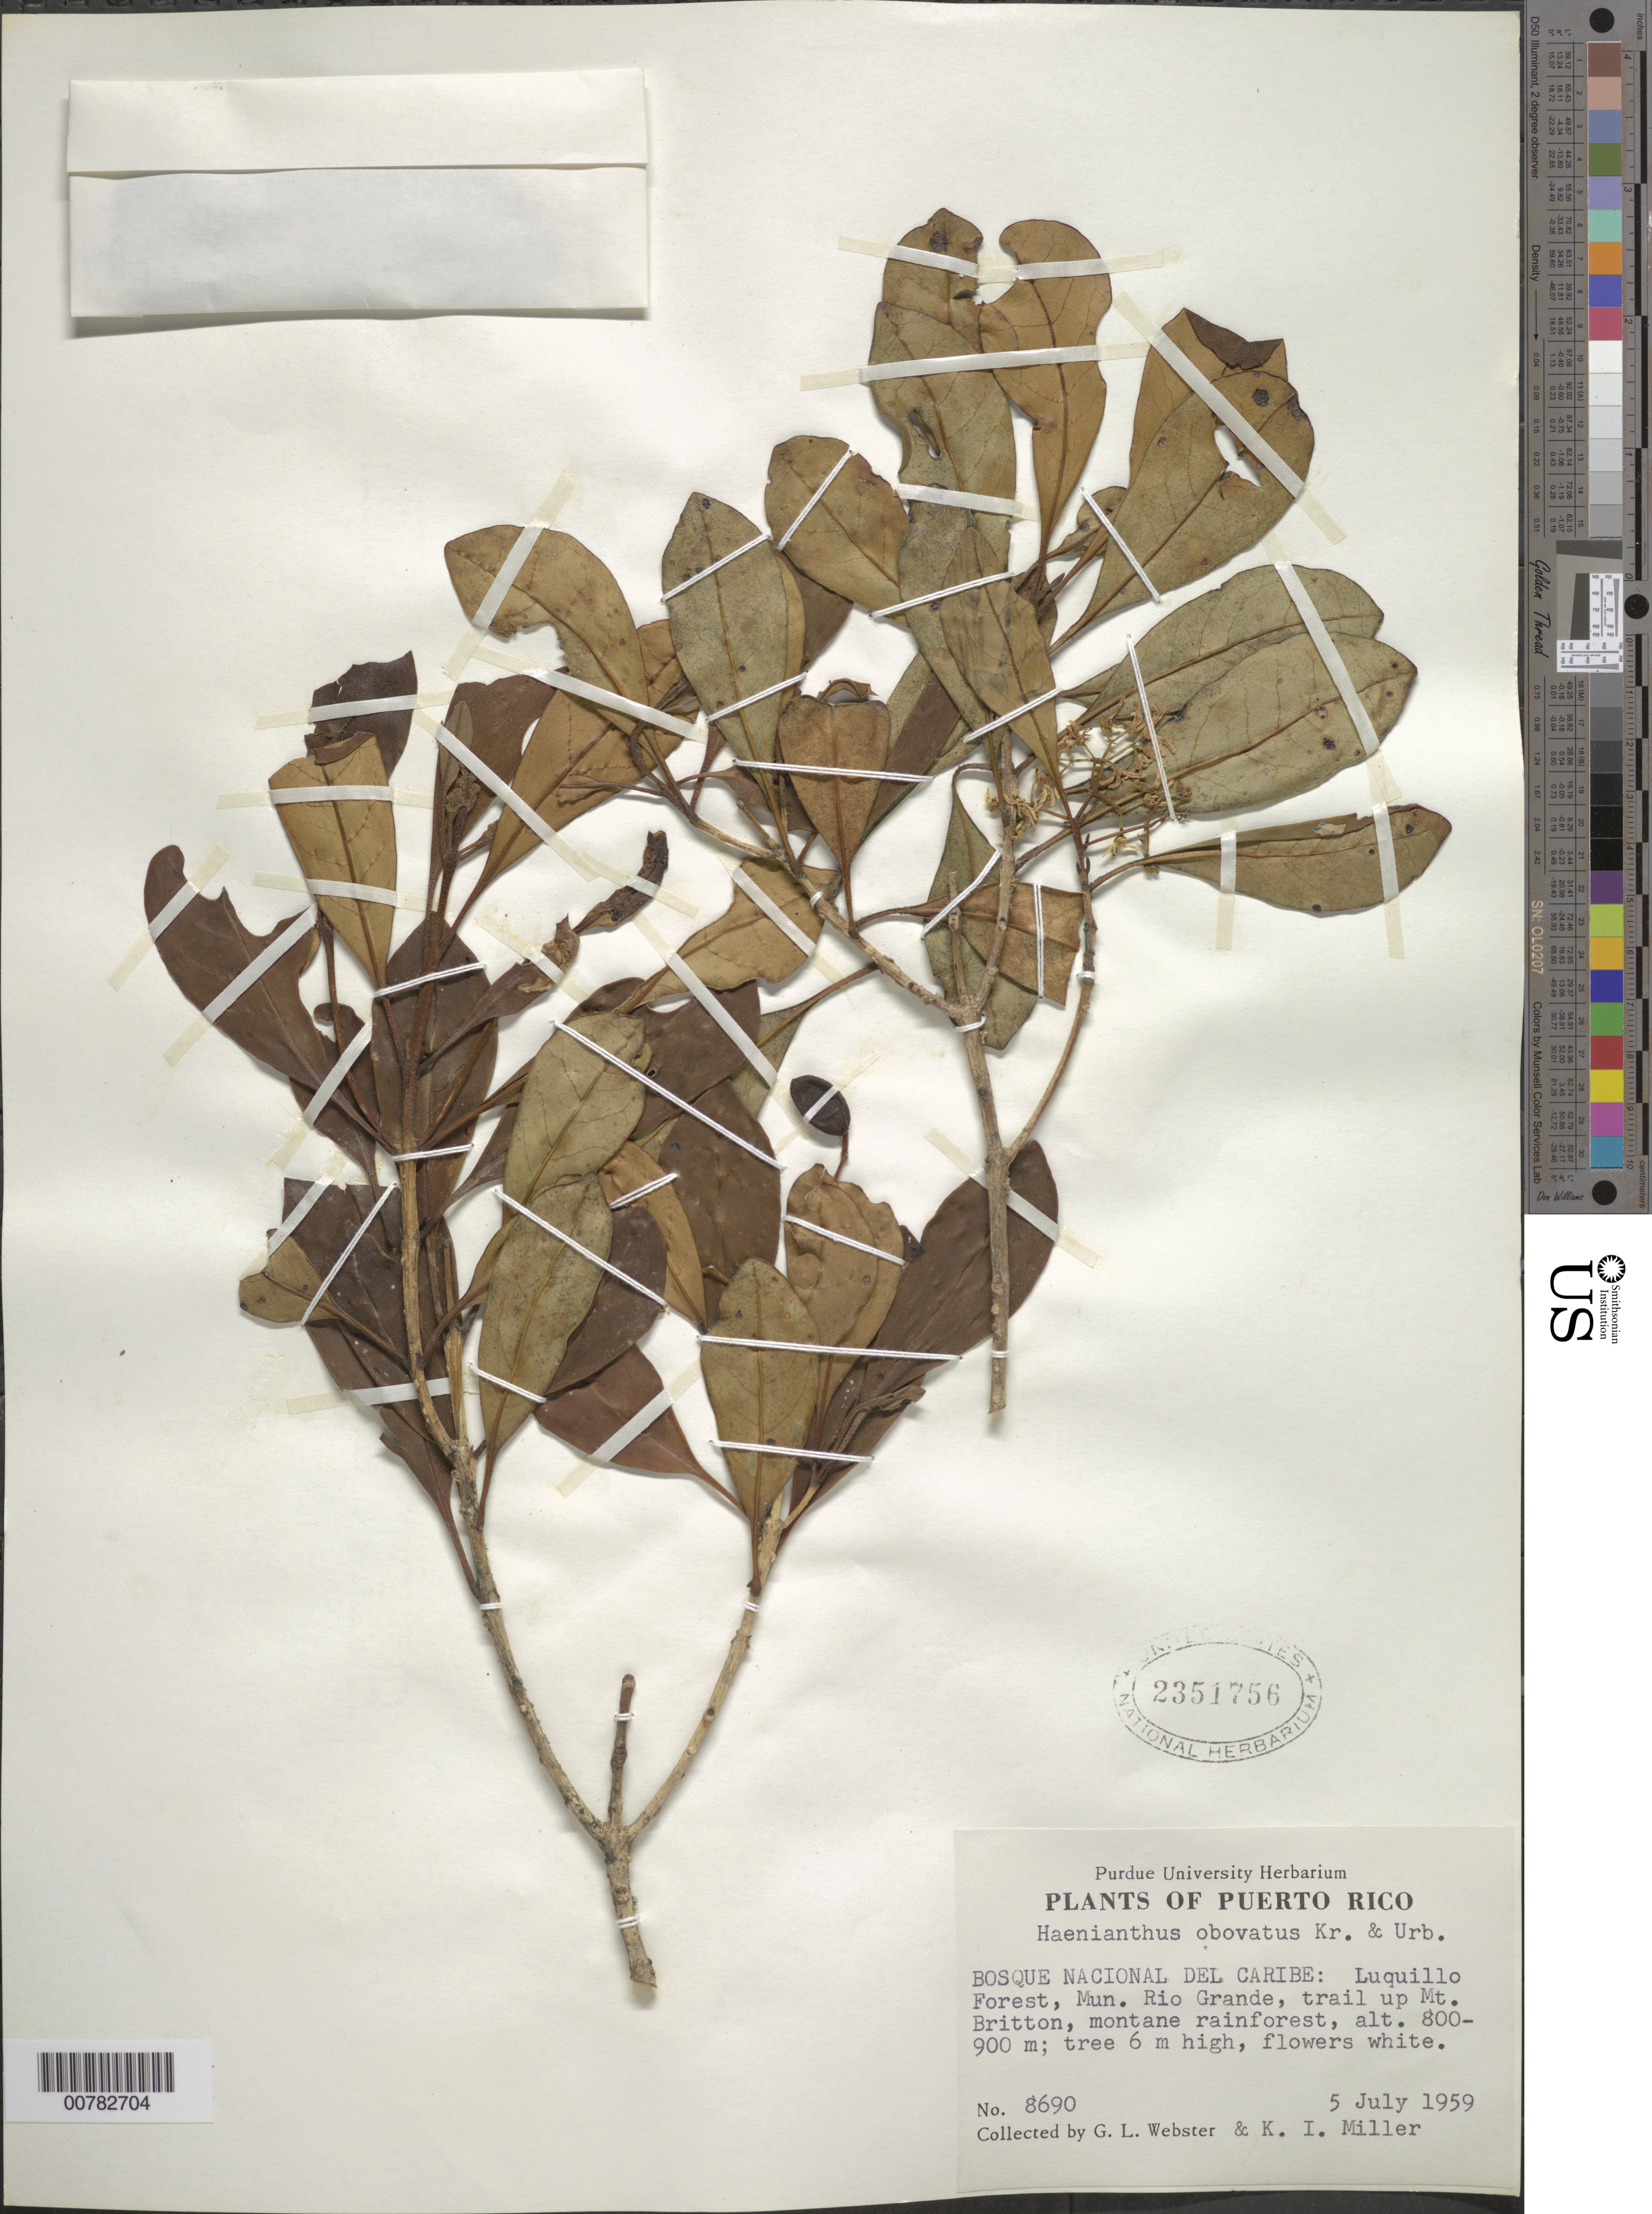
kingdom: Plantae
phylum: Tracheophyta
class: Magnoliopsida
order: Lamiales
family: Oleaceae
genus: Haenianthus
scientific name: Haenianthus salicifolius var. obovatus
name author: (Krug & Urb.) Knobl.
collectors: G. L. Webster & K. I. Miller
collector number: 8690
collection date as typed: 05 Jul 1959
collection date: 1959-07-05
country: Puerto Rico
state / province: Luquillo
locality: Rio Grande municipality, Caribbean National Forest, Luquillo Forest, trail up to Mr. Britton.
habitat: Montane rainforest.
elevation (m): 800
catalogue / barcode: US 2351756